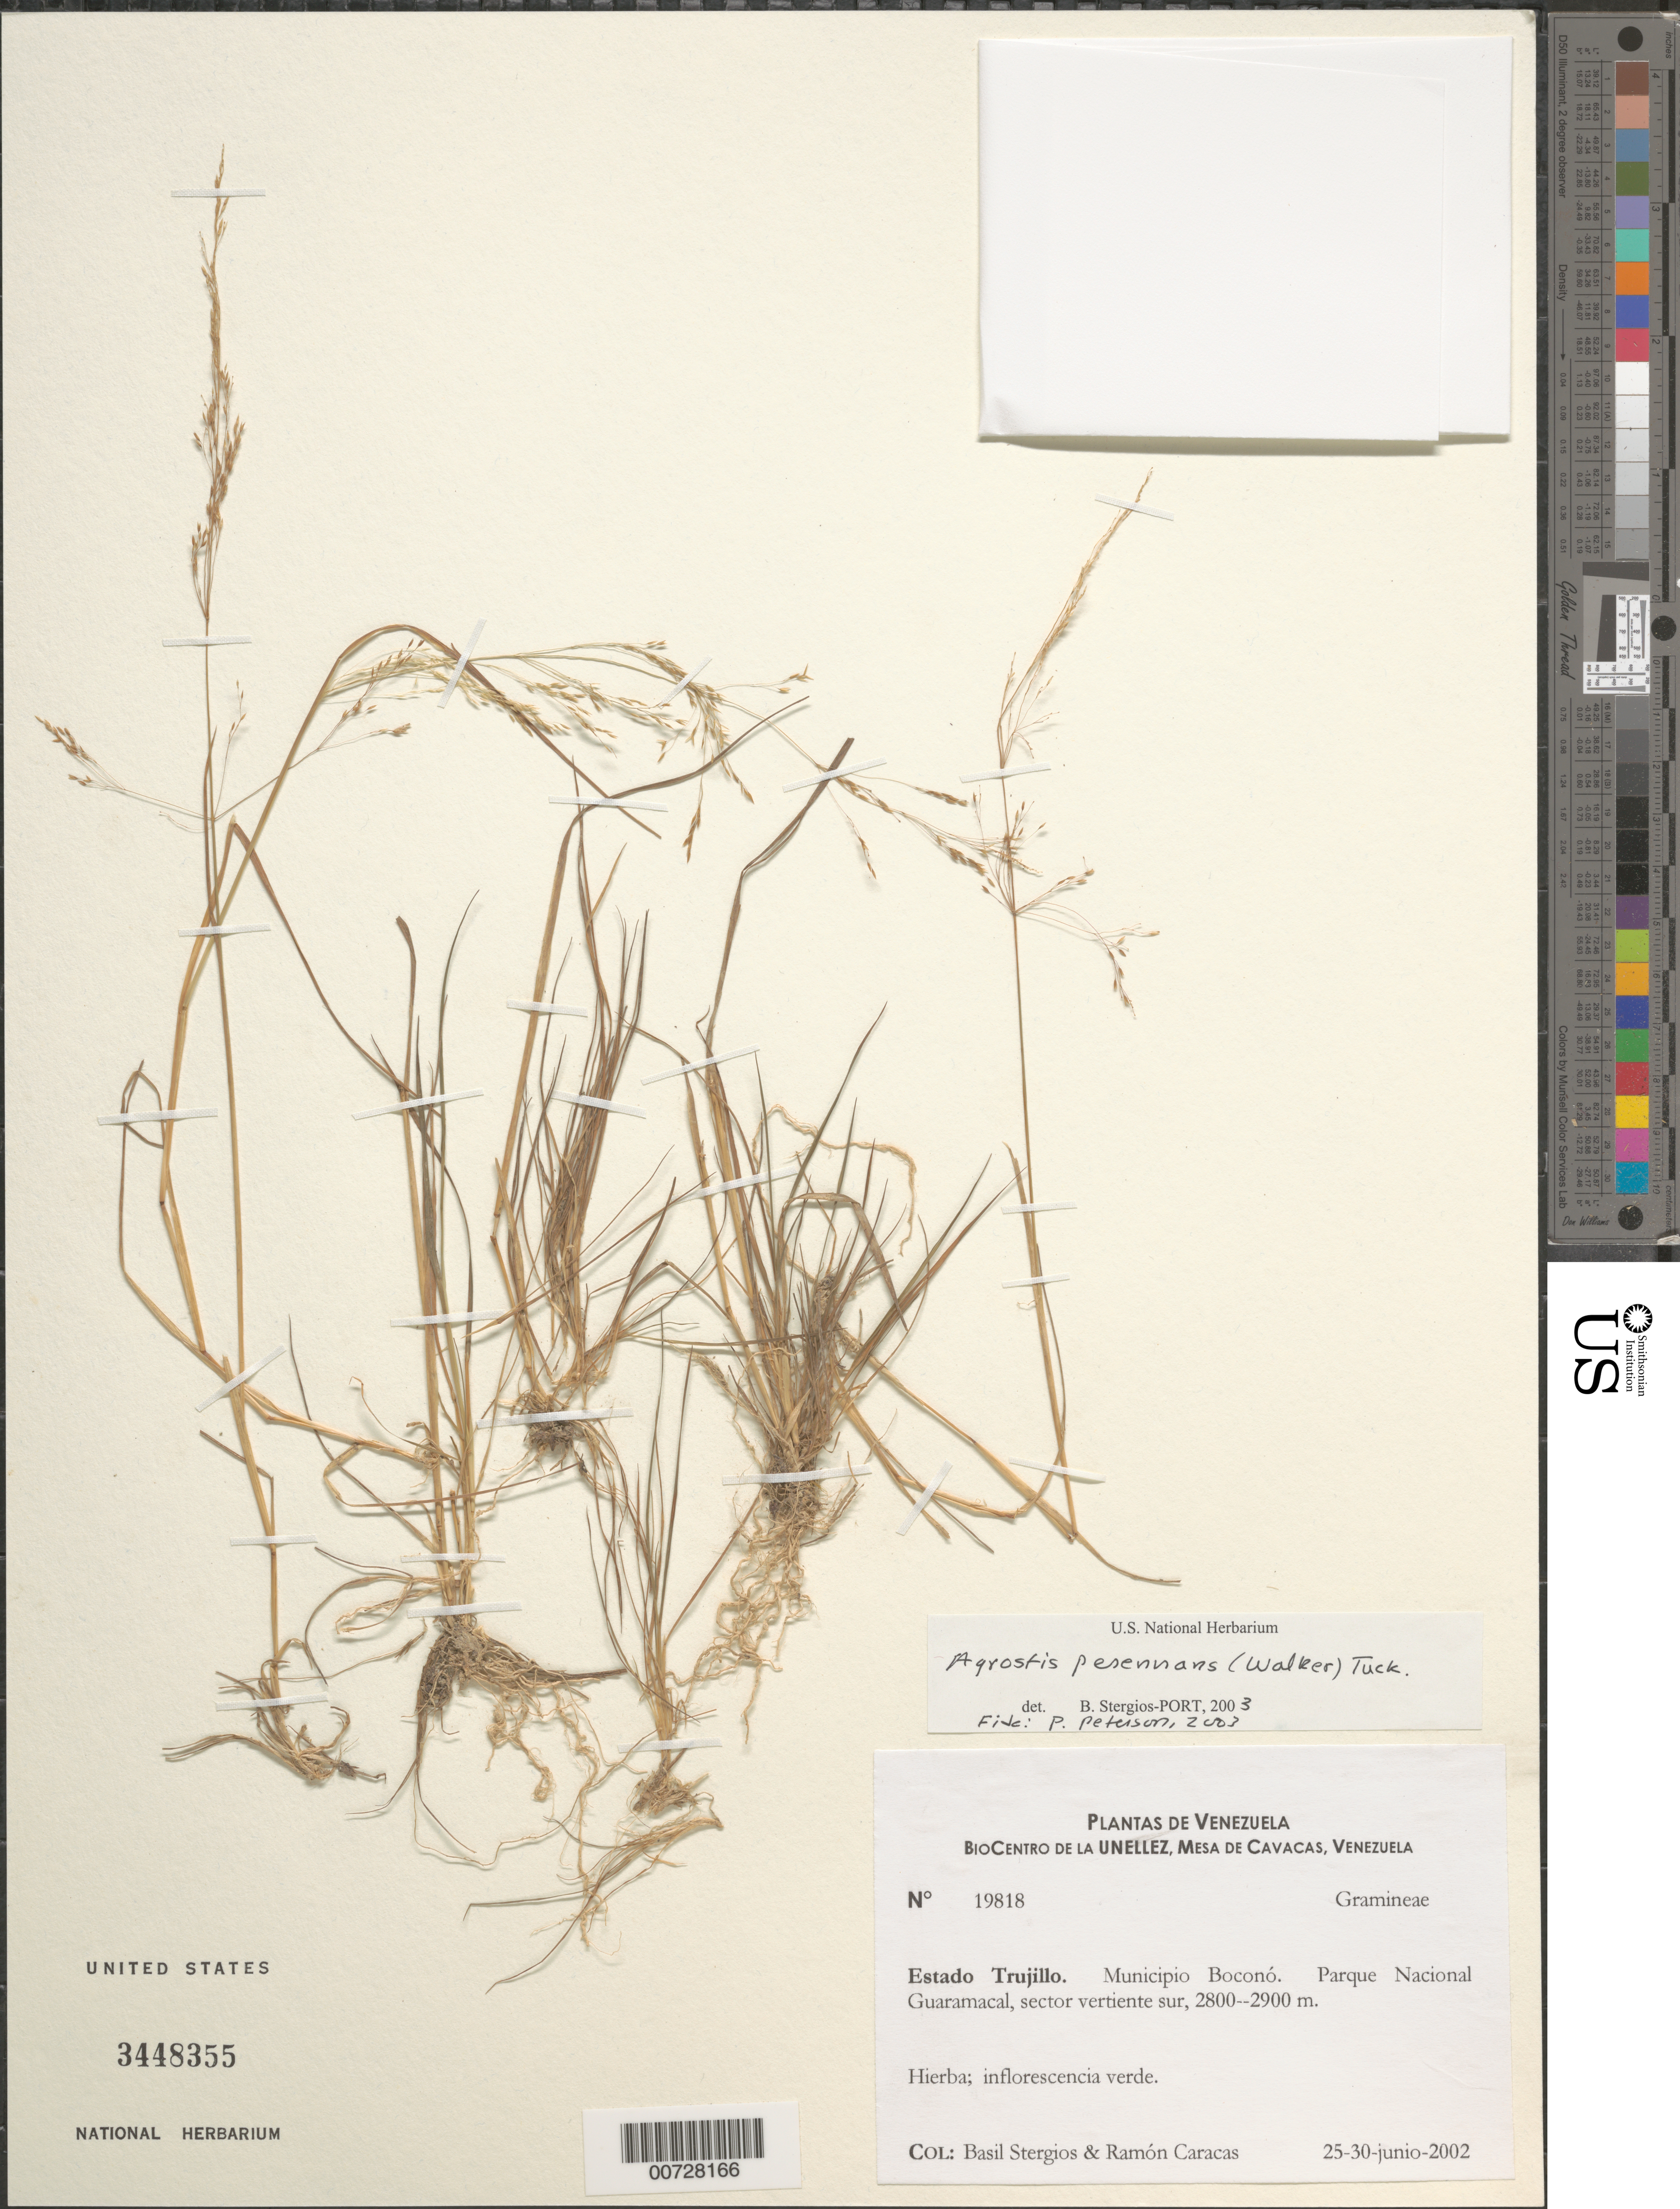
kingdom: Plantae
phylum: Tracheophyta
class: Liliopsida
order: Poales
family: Poaceae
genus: Agrostis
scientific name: Agrostis perennans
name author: (Walter) Tuck.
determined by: Stergios, B. G.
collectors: B. G. Stergios & R. Caracas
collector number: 19818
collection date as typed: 25 Jun 2002 to 30 Jun 2002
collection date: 2002-06-25/2002-06-30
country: Venezuela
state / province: Trujillo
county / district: Boconó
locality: Parque Nacional Guaramacal, vertiente sur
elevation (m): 2800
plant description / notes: PORT, US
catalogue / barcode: US 3448355